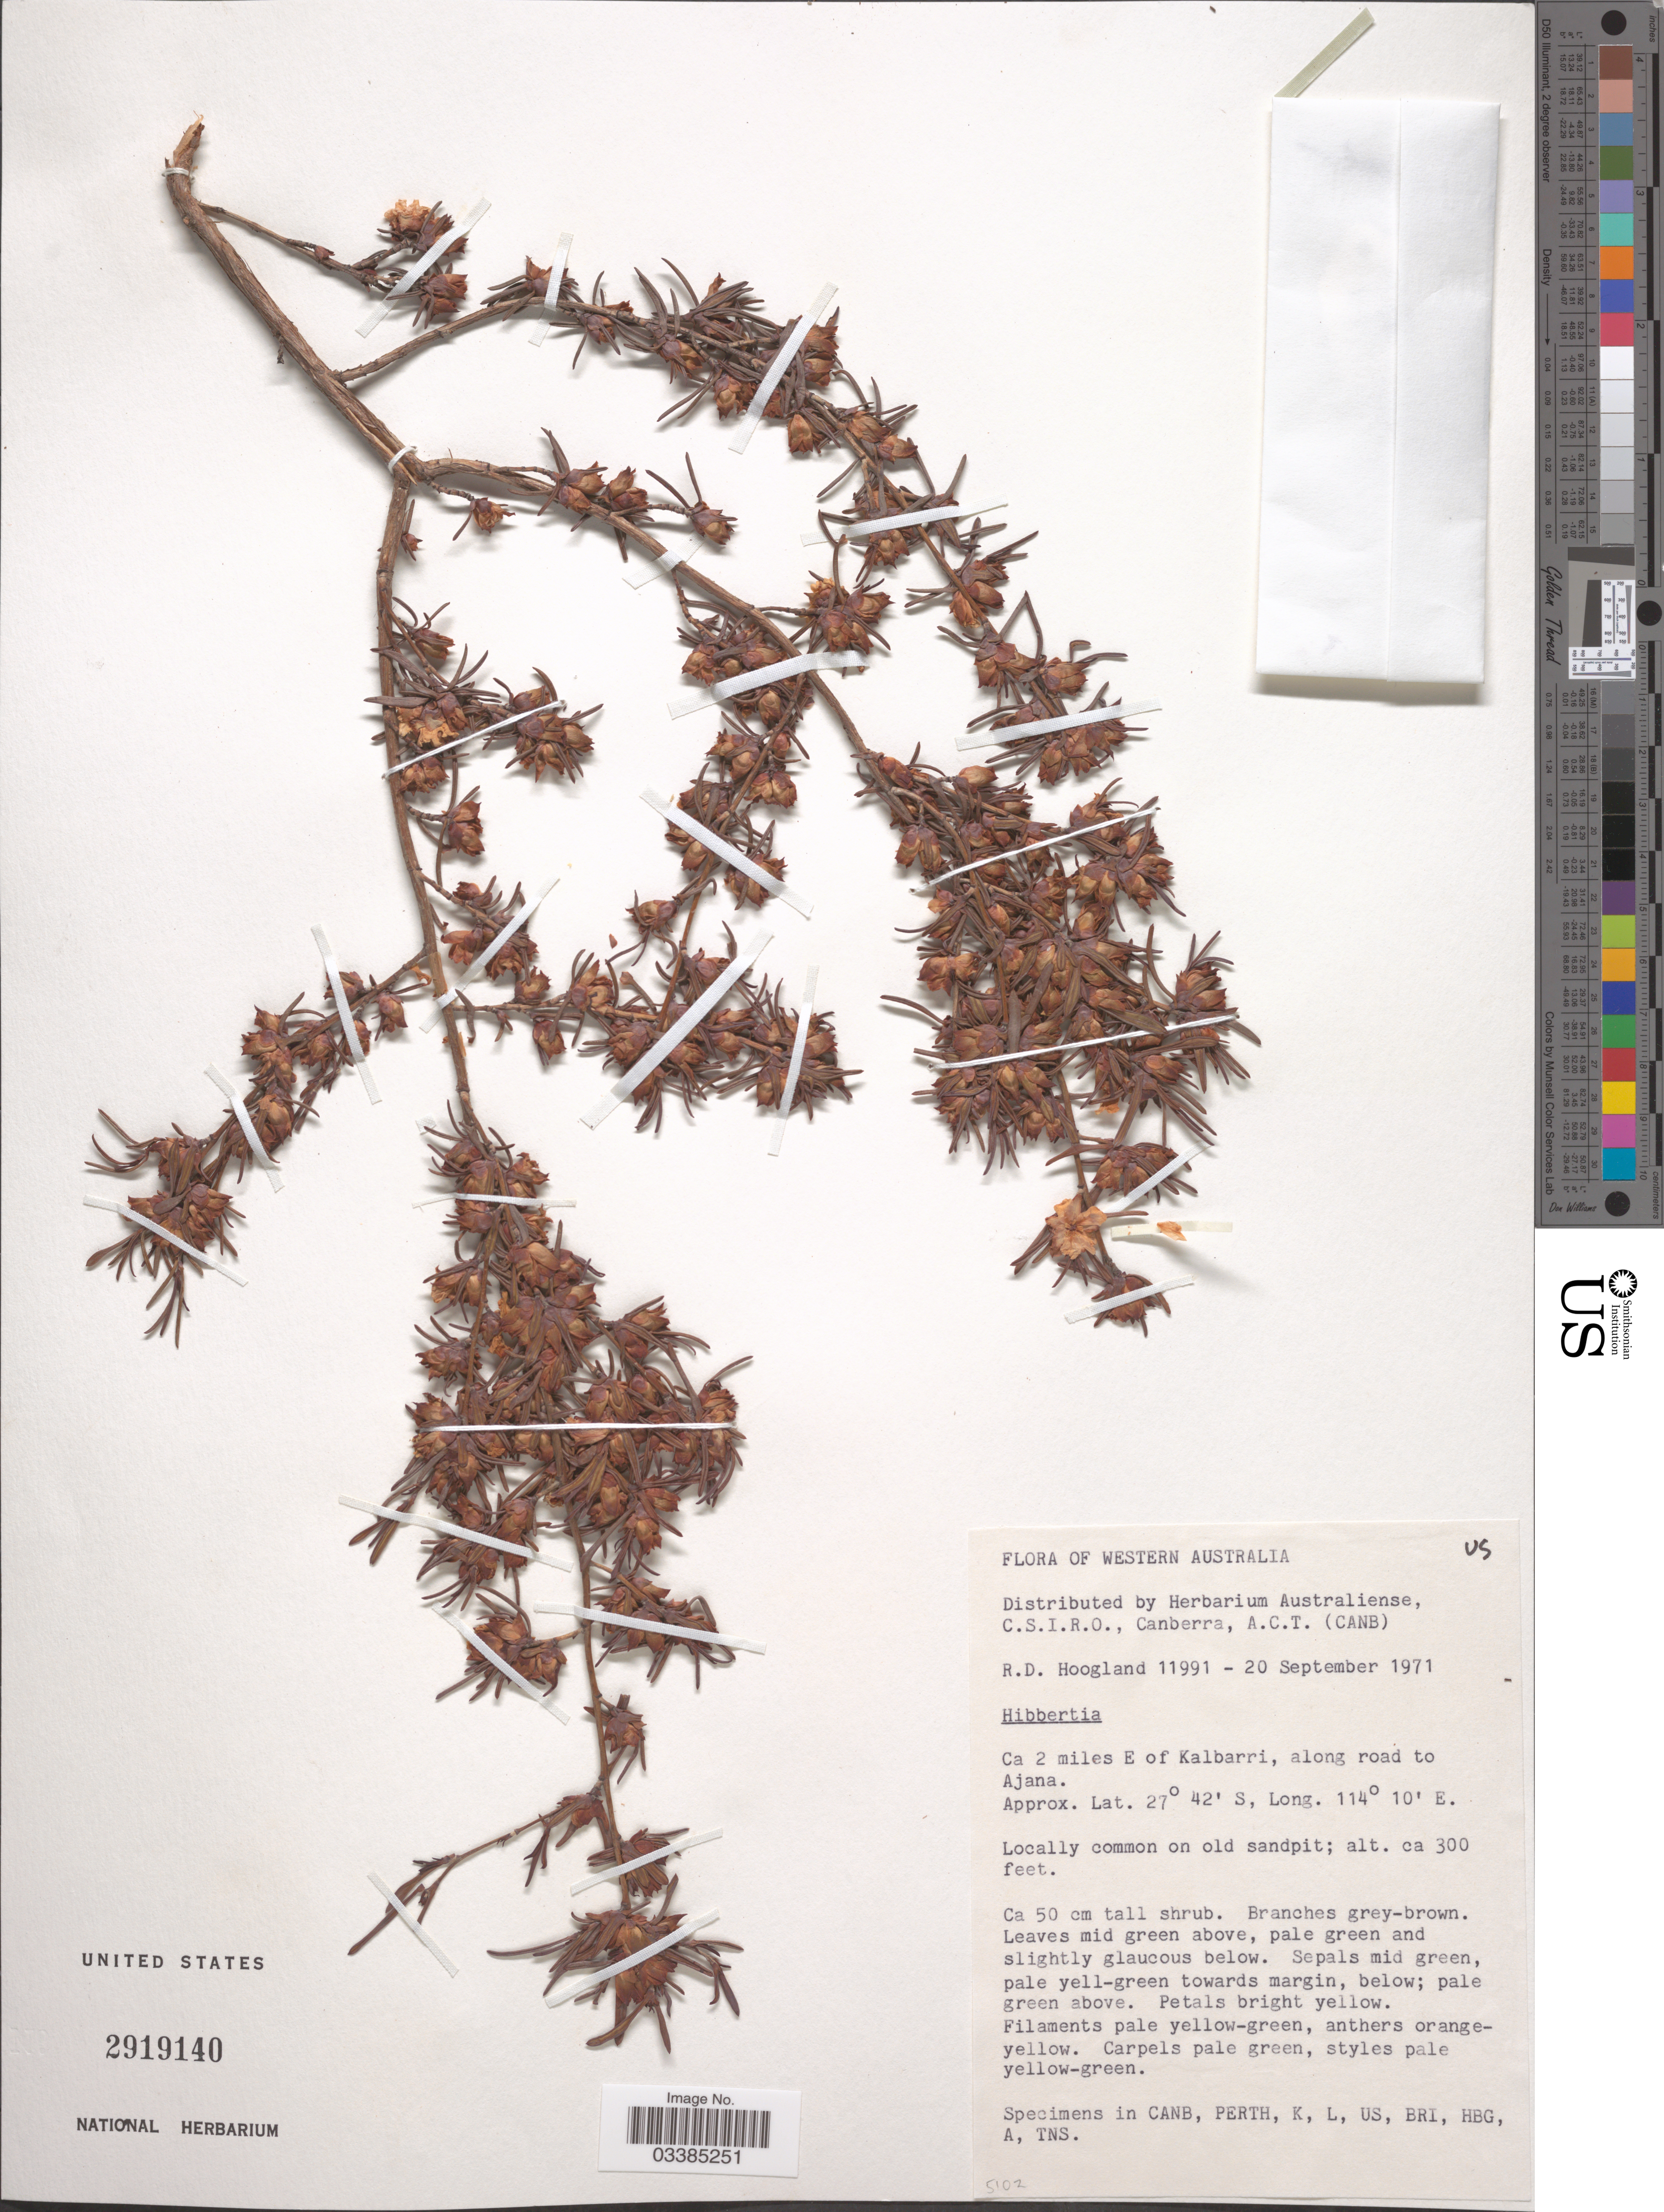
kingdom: Plantae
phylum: Tracheophyta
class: Magnoliopsida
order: Dilleniales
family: Dilleniaceae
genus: Hibbertia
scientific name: Hibbertia sp.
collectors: R. D. Hoogland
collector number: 11991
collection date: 1971-09-20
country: Australia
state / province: Western Australia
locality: Ca 2 miles E of Kalbarri, along road to Ajana.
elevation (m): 91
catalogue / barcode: US 2919140